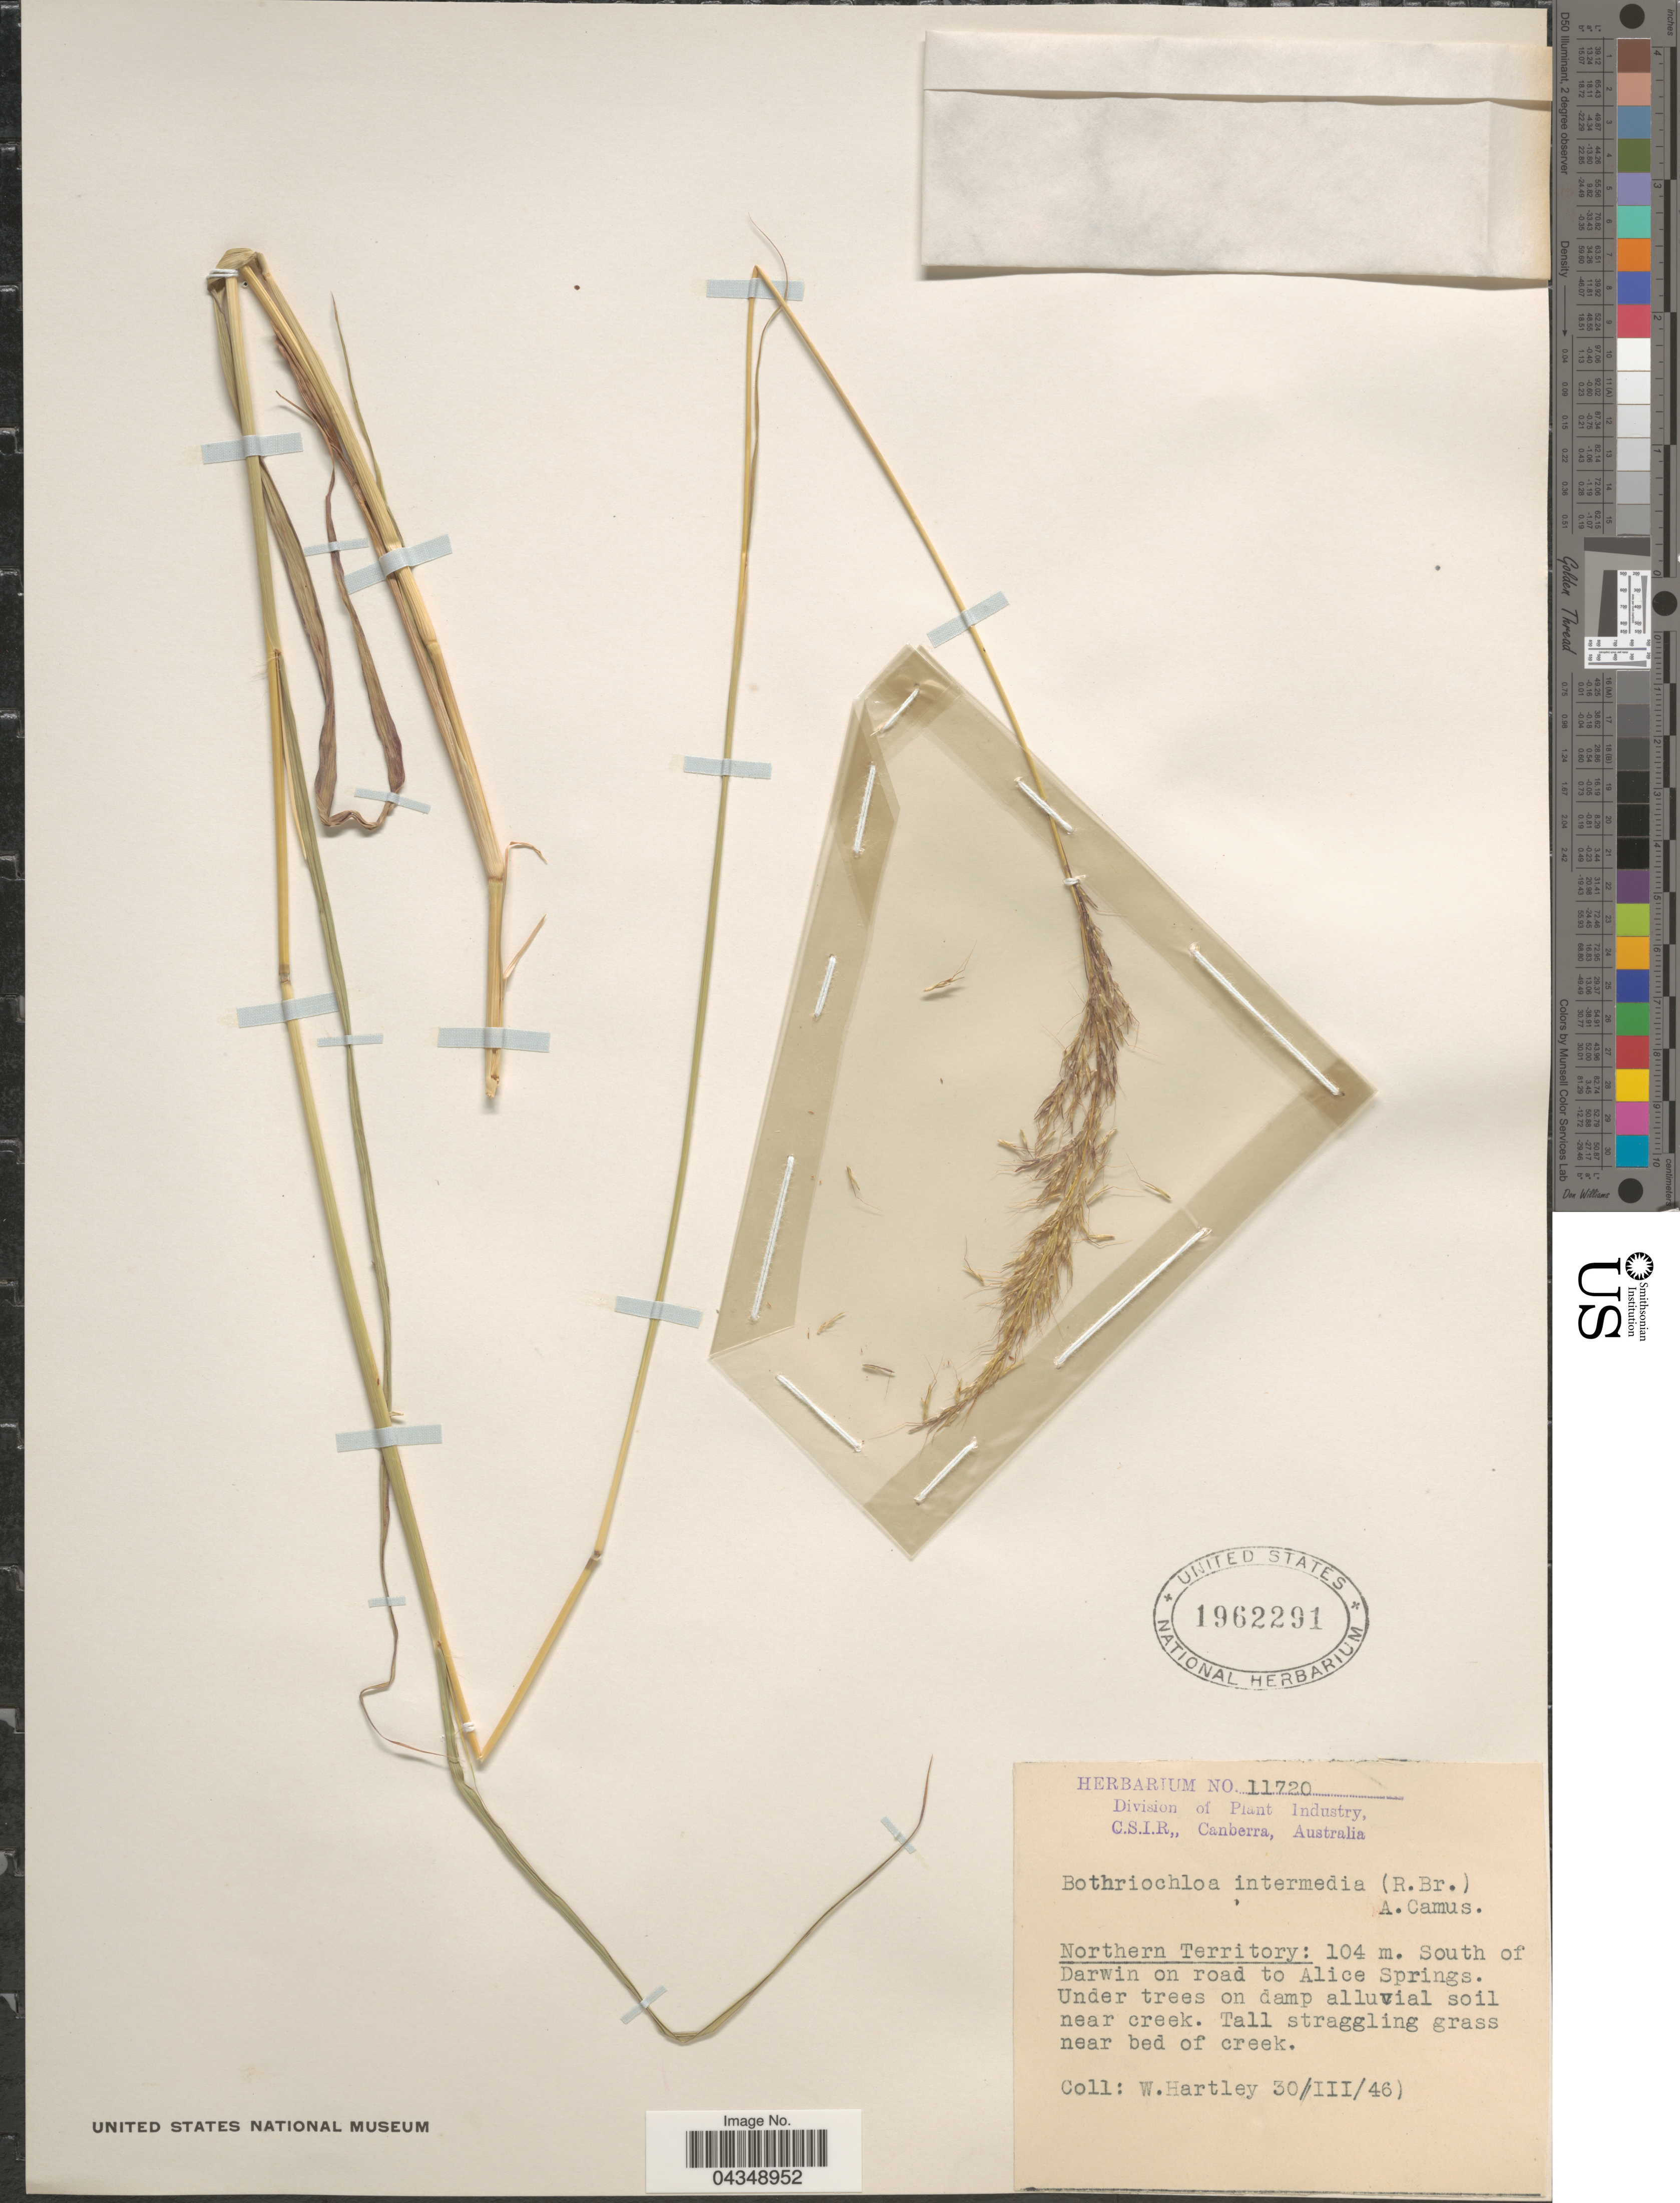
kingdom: Plantae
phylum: Tracheophyta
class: Liliopsida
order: Poales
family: Poaceae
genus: Bothriochloa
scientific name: Bothriochloa bladhii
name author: (Retz.) S.T. Blake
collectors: W. Hartley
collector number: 11720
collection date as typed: Transcribed d/m/y: 30/3/46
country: Australia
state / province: Northern Territory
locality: South of Darwin on road to Alice Springs.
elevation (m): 104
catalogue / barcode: US 1962291